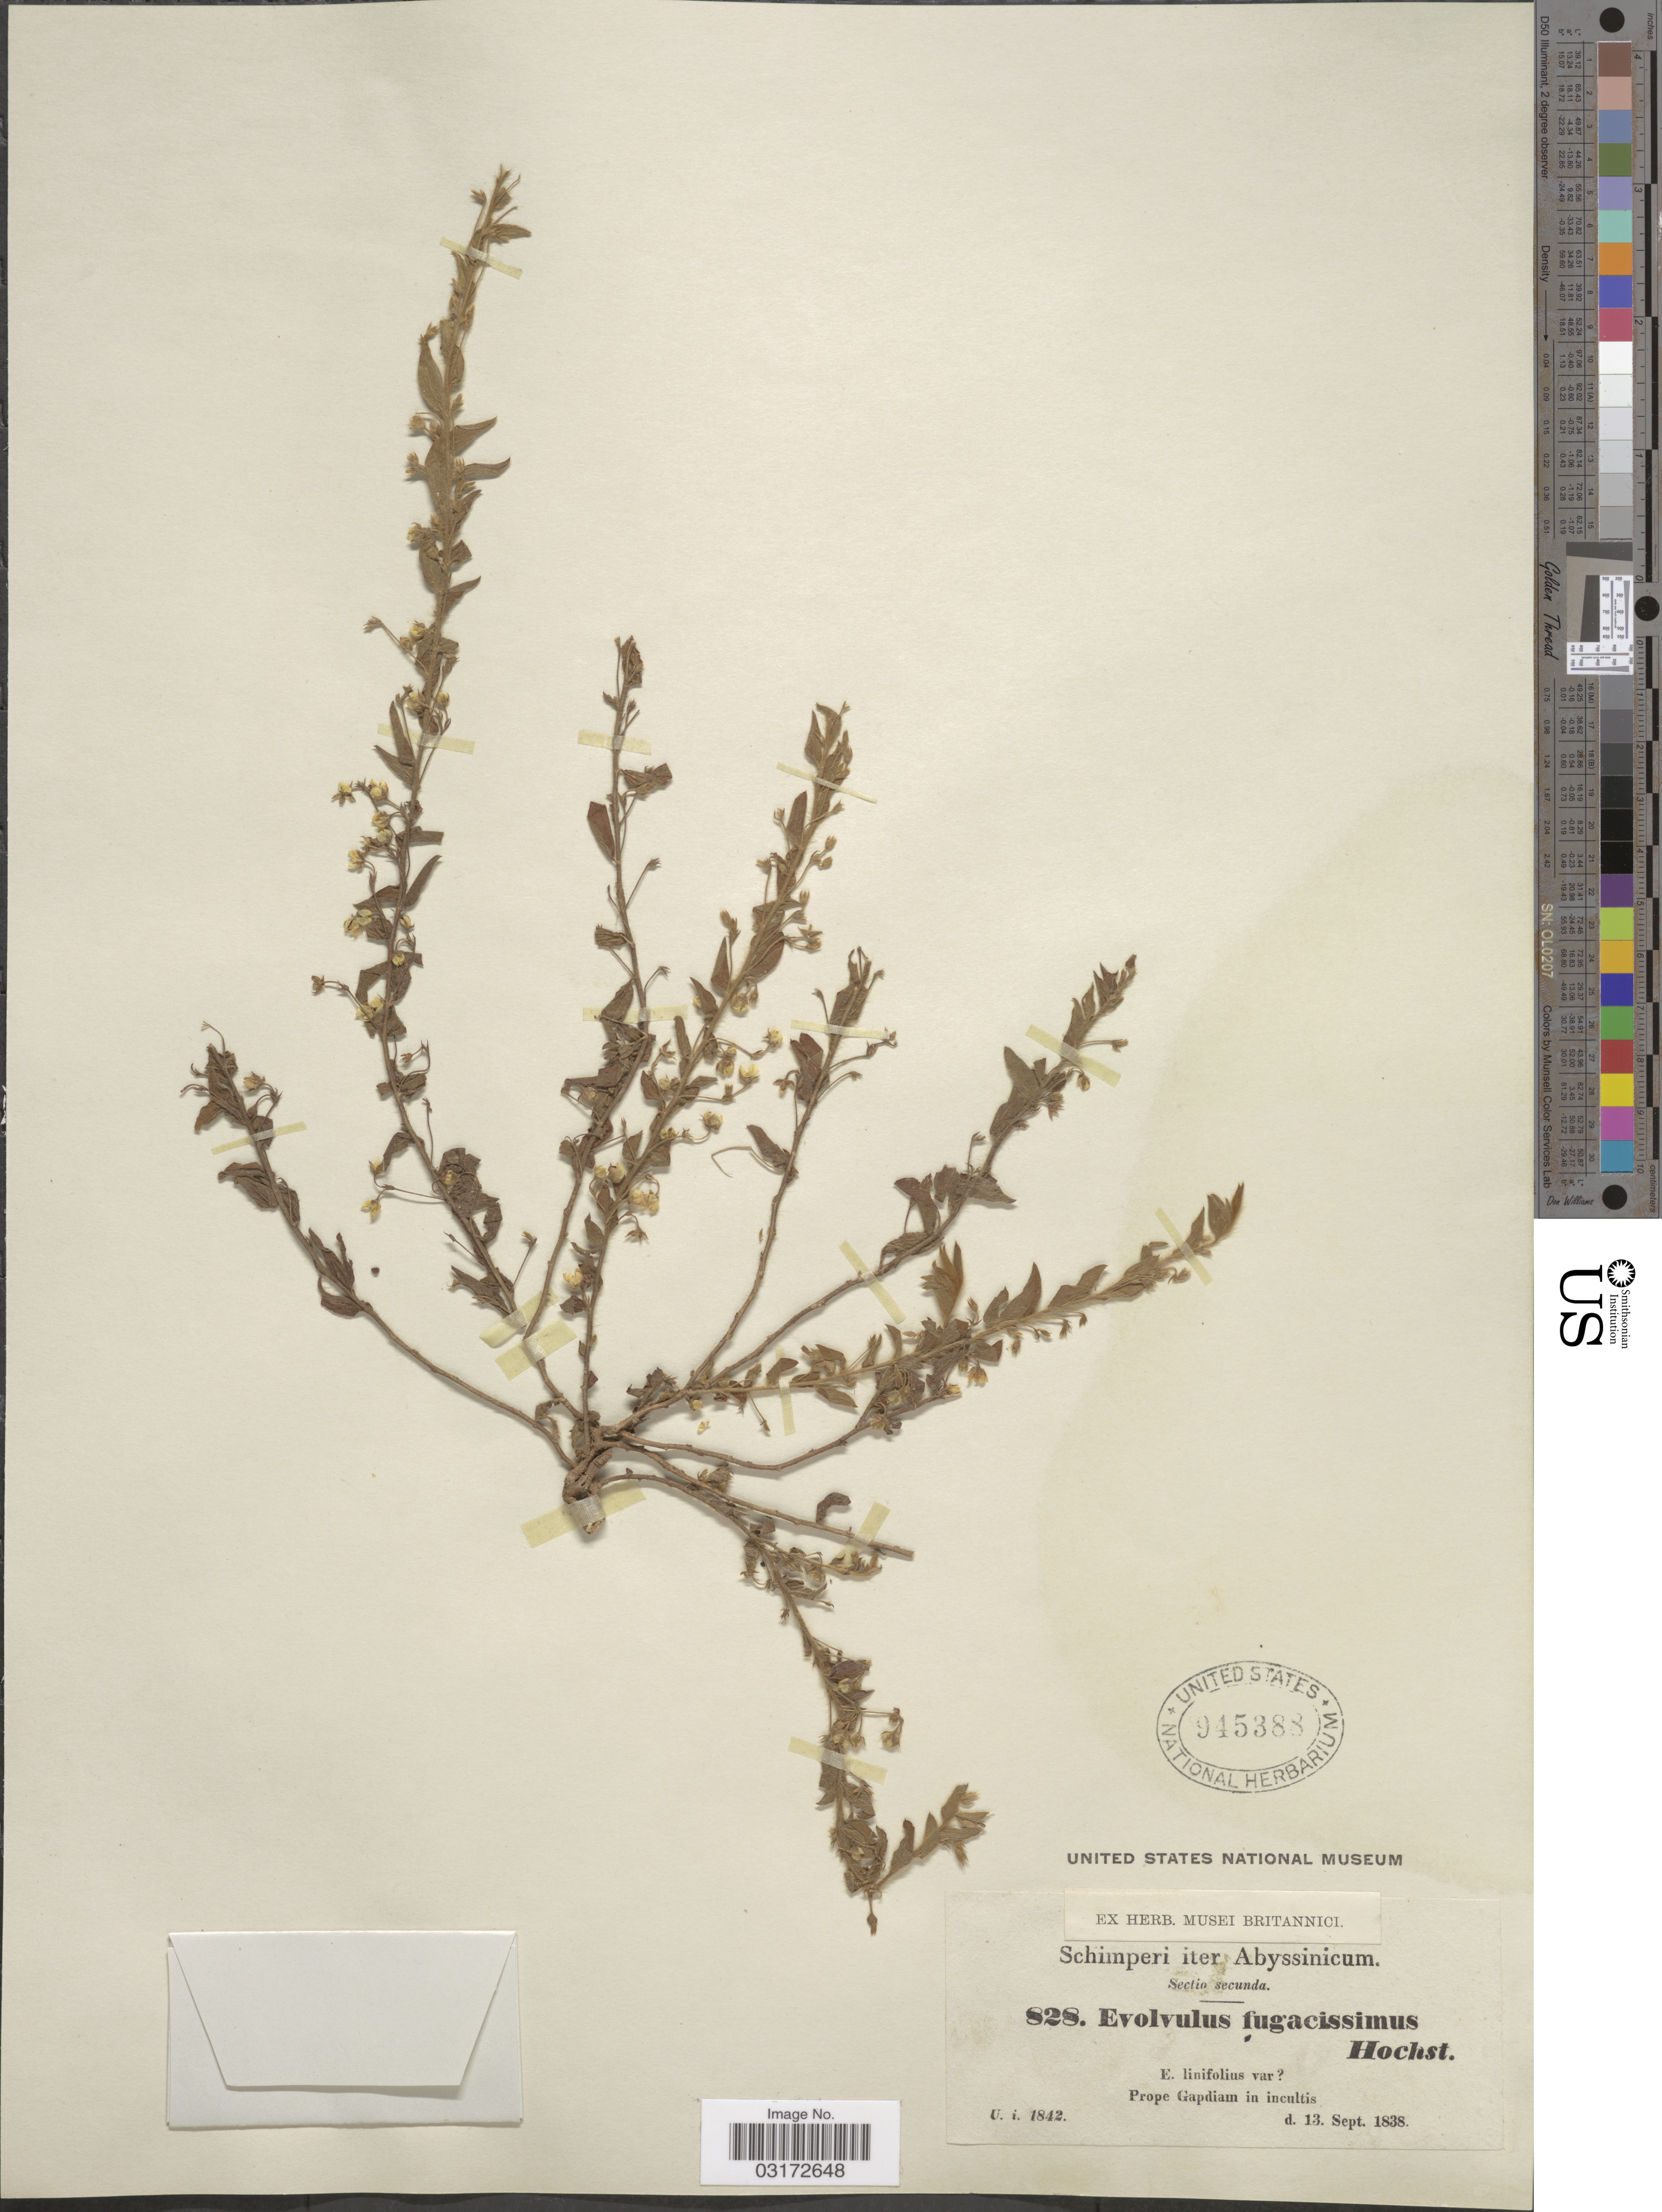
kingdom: Plantae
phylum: Tracheophyta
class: Magnoliopsida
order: Solanales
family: Convolvulaceae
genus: Evolvulus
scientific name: Evolvulus fugacissimus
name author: Hochst.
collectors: -. Schimper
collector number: II828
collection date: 1838-09-13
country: Eritrea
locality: Iter Abyssinicum. Prope Gapdiam in incultis.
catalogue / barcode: US 945388